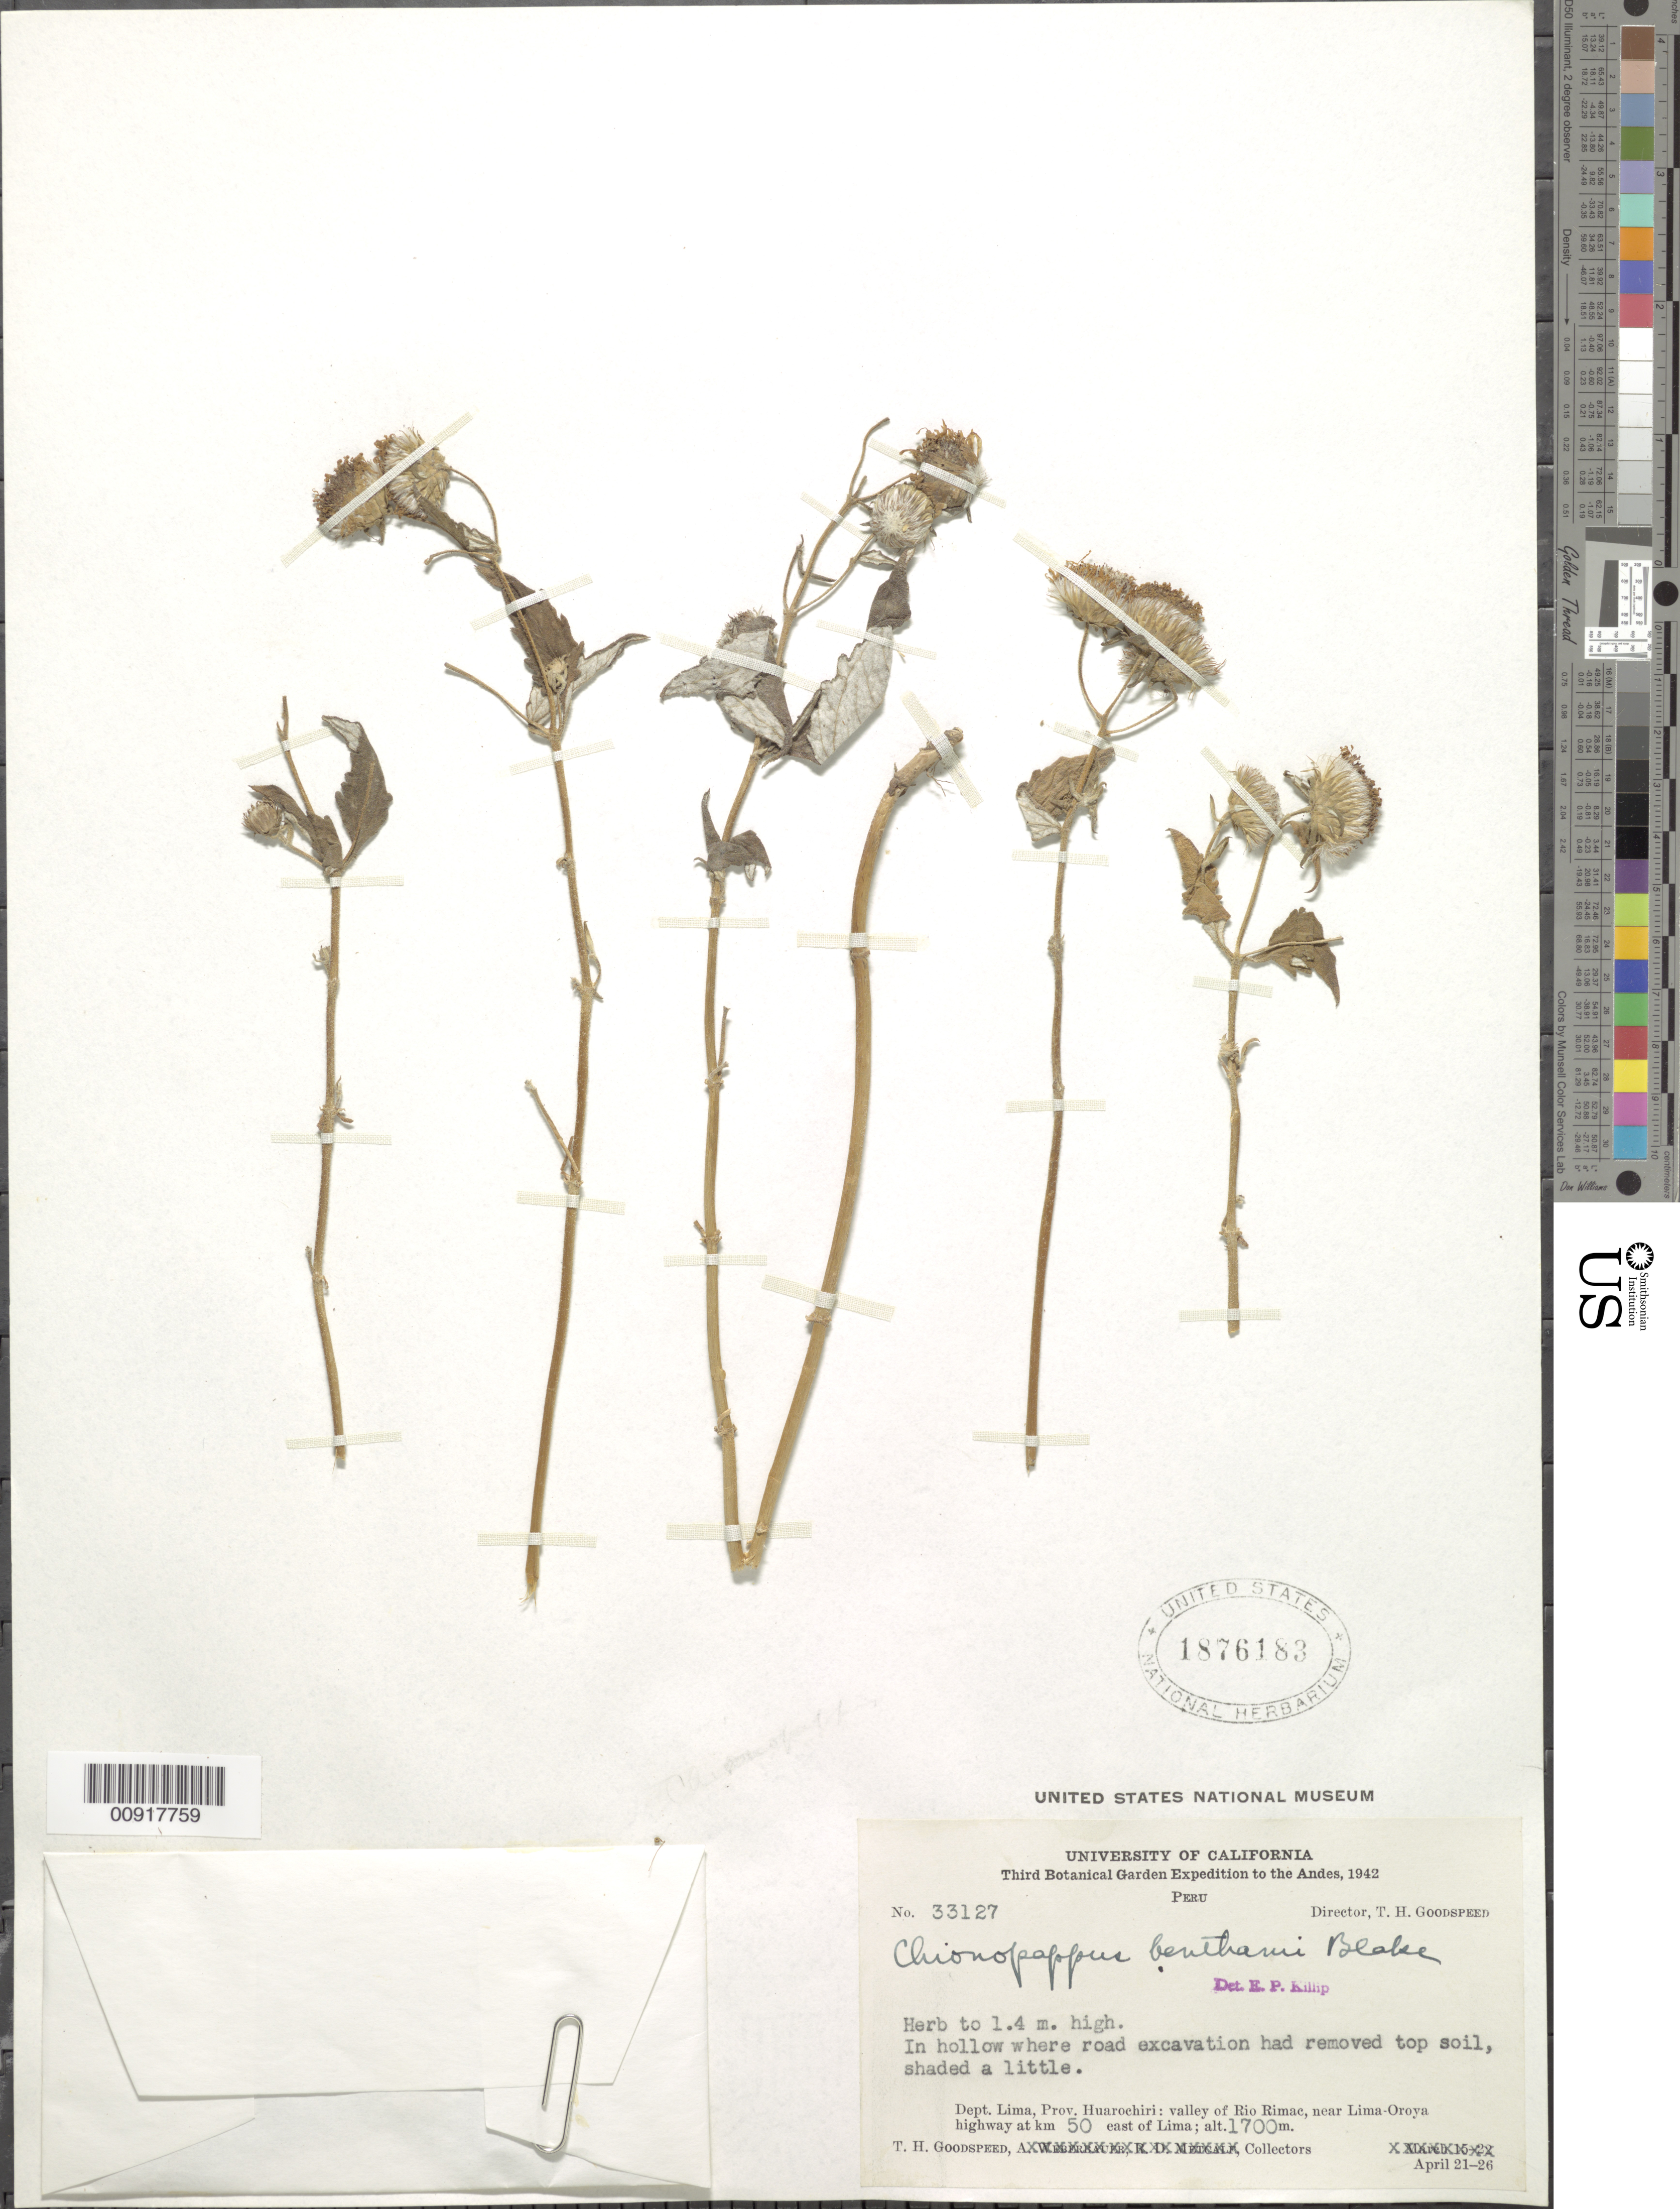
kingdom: Plantae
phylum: Tracheophyta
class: Magnoliopsida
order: Asterales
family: Asteraceae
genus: Chionopappus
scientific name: Chionopappus benthamii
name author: S.F. Blake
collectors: T. Goodspeed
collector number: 33127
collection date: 1942-04-21/1942-04-26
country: Peru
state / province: Lima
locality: Dept. Lima, Prov. Huarochiri; valley of Rio Rimac, near Lima-Oroya highway at km 50 east of Lima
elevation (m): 1700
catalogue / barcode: US 1876183